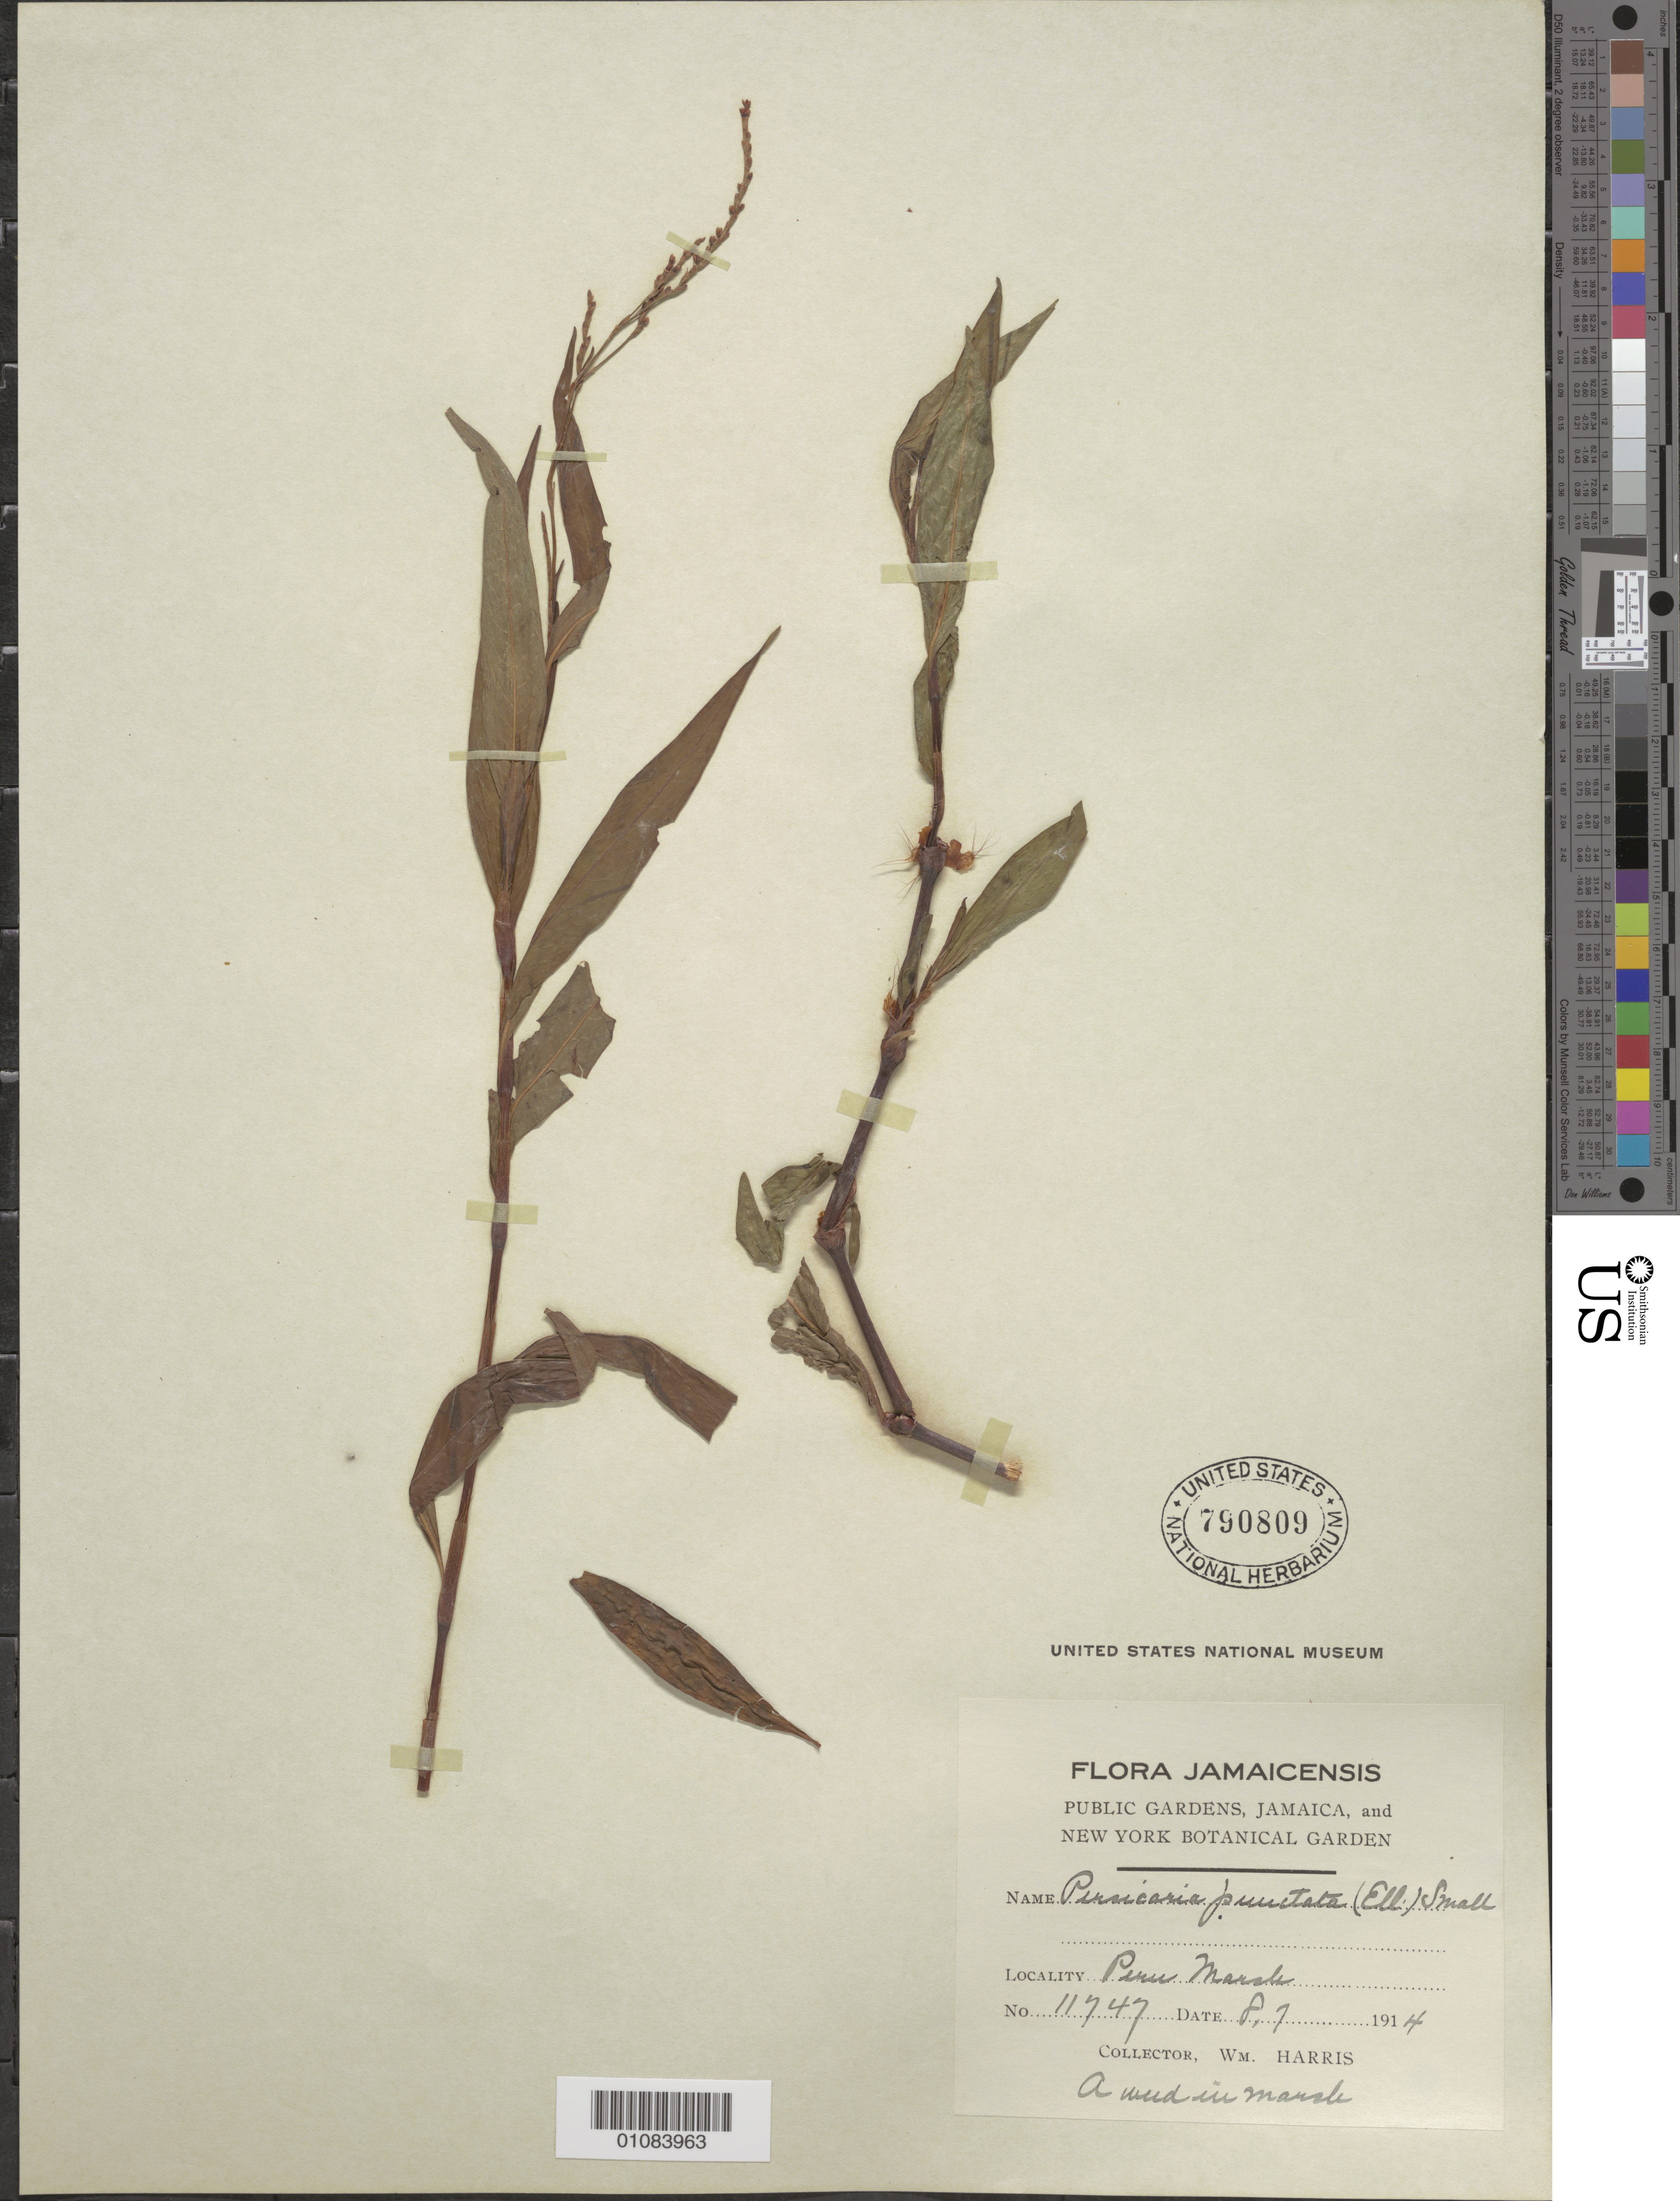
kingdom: Plantae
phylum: Tracheophyta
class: Magnoliopsida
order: Caryophyllales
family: Polygonaceae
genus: Polygonum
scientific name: Polygonum punctatum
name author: Elliott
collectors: W. Harris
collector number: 11747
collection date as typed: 08 Jul 1914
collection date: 1914-07-08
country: Jamaica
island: Jamaica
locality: Peru Marsh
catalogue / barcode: US 790809